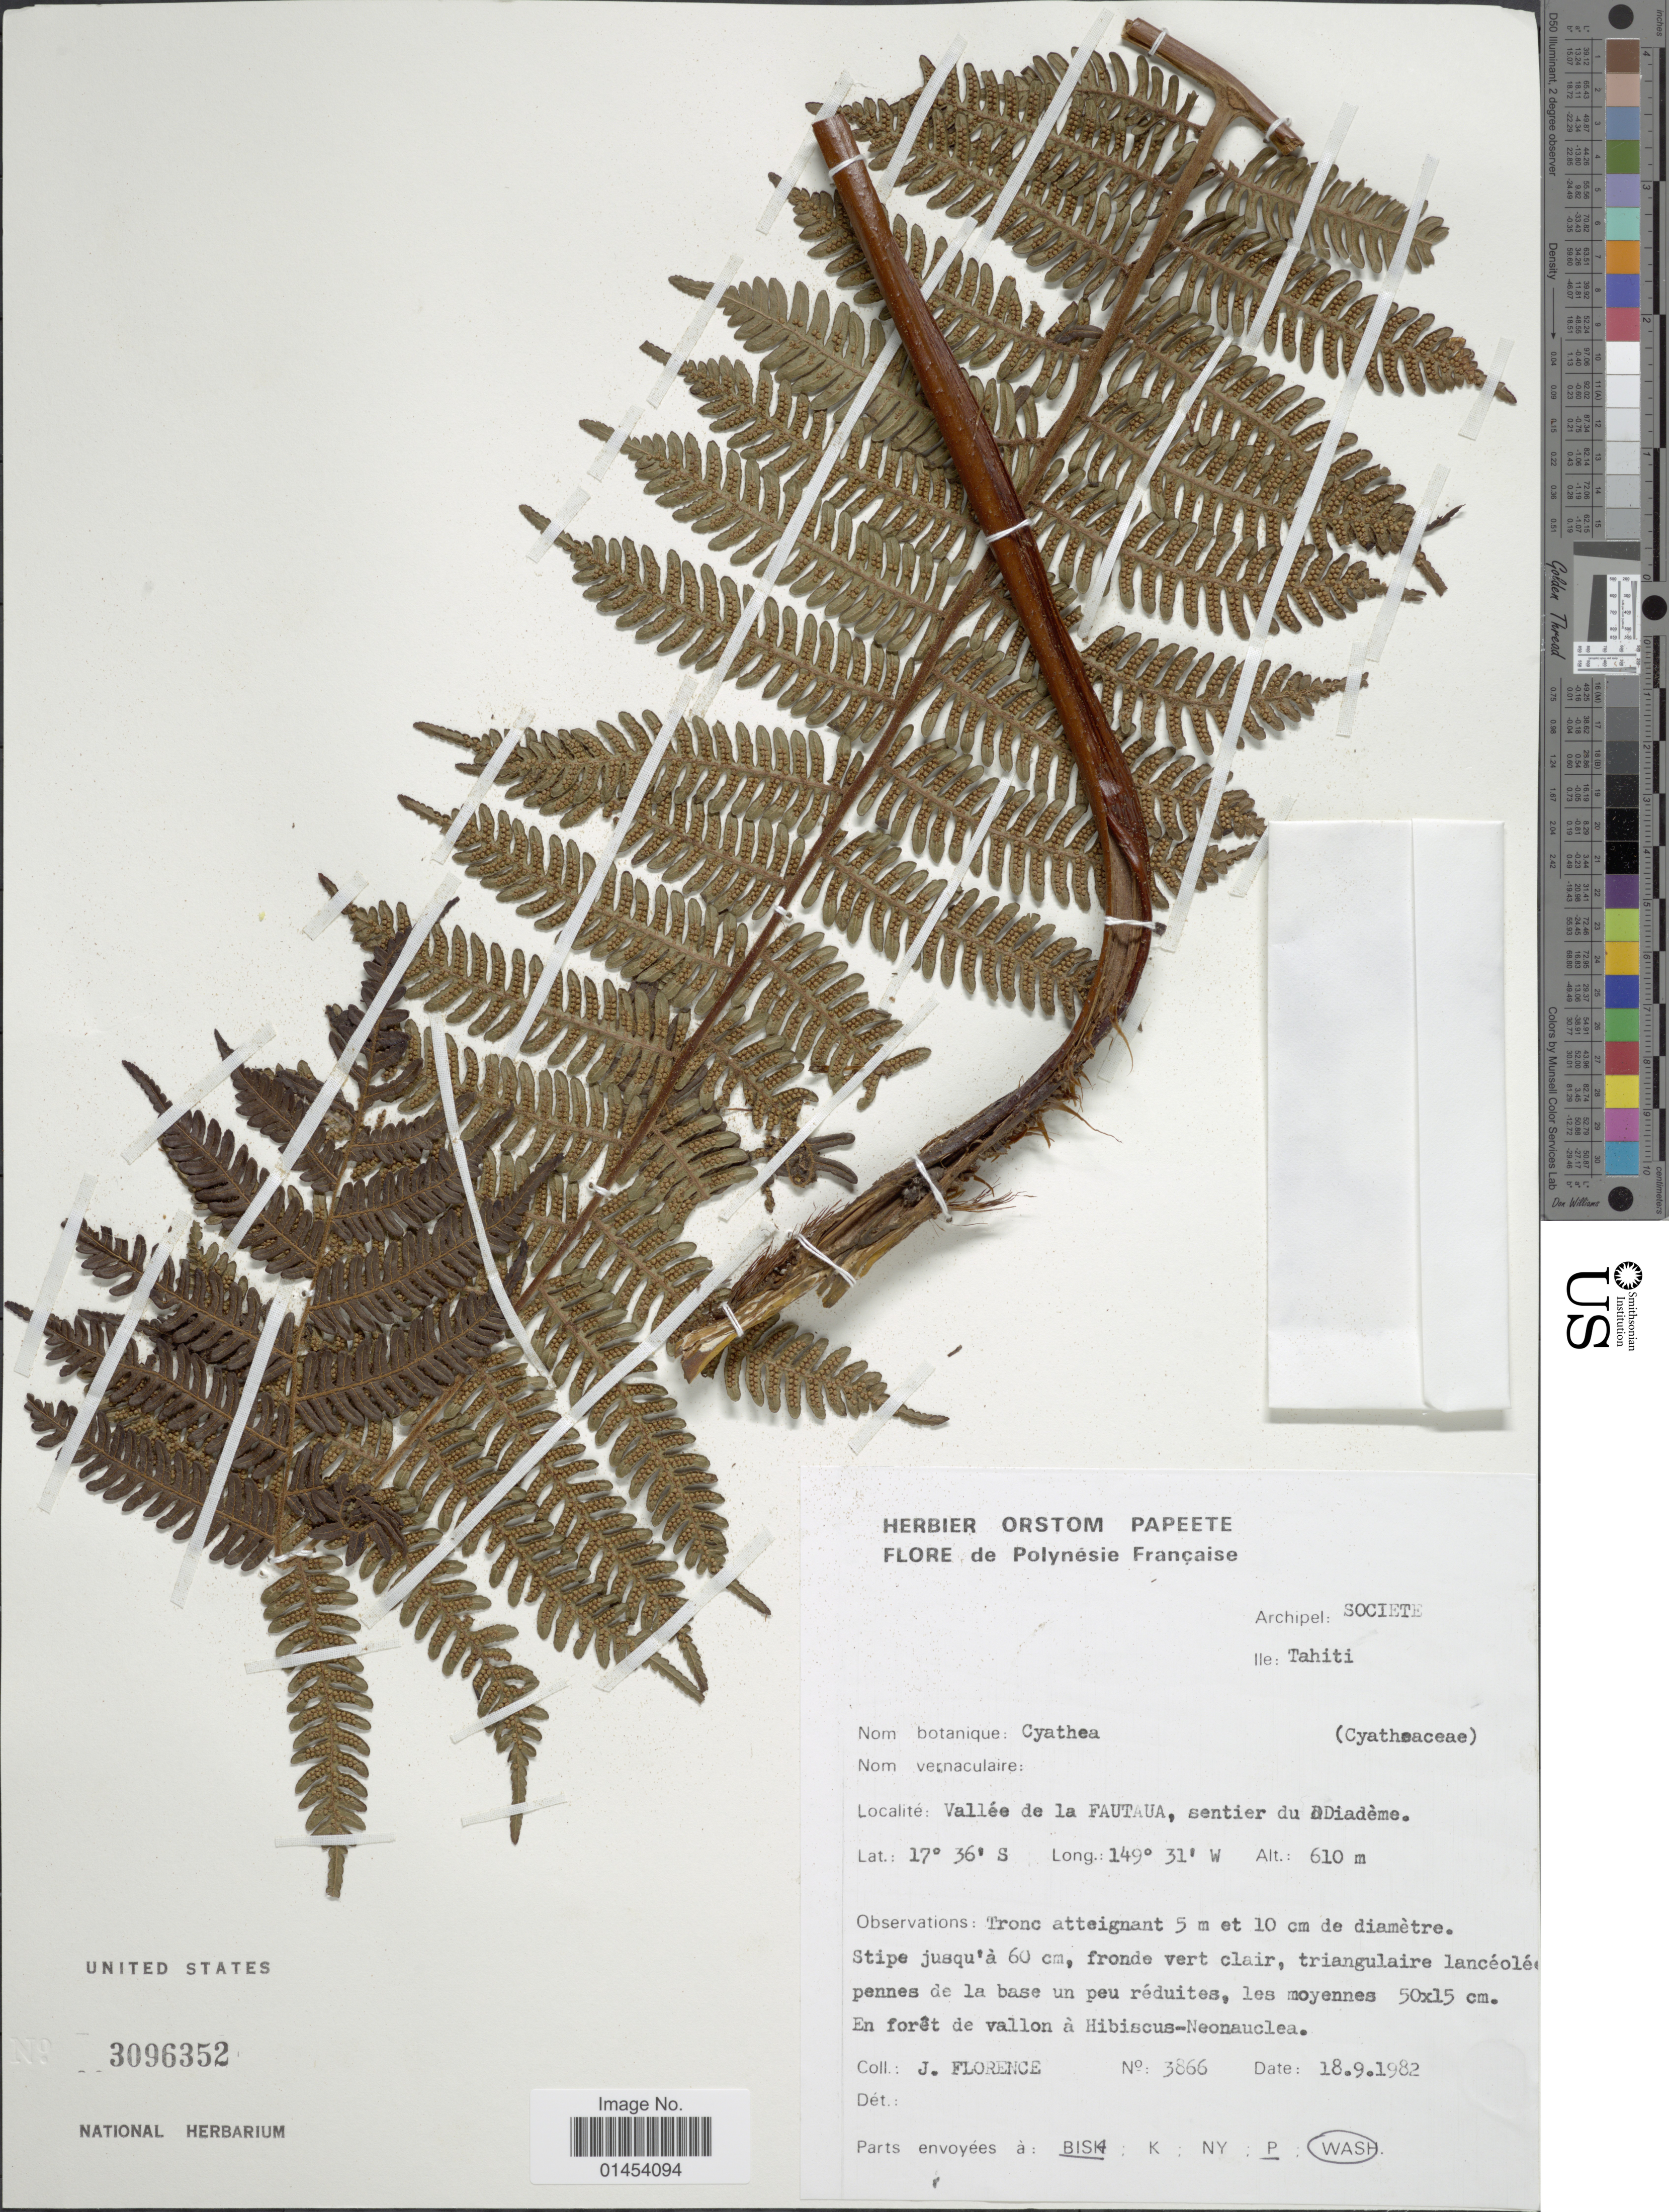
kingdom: Plantae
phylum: Tracheophyta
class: Polypodiopsida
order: Cyatheales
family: Cyatheaceae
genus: Cyathea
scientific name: Cyathea lunulata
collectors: J. Florence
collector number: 3866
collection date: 1982-09-18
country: French Polynesia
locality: Archipel': Societe. Ile: Tahiti. Vallé de la Fautaua, sentier du Diadème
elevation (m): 610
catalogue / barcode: US 3096352